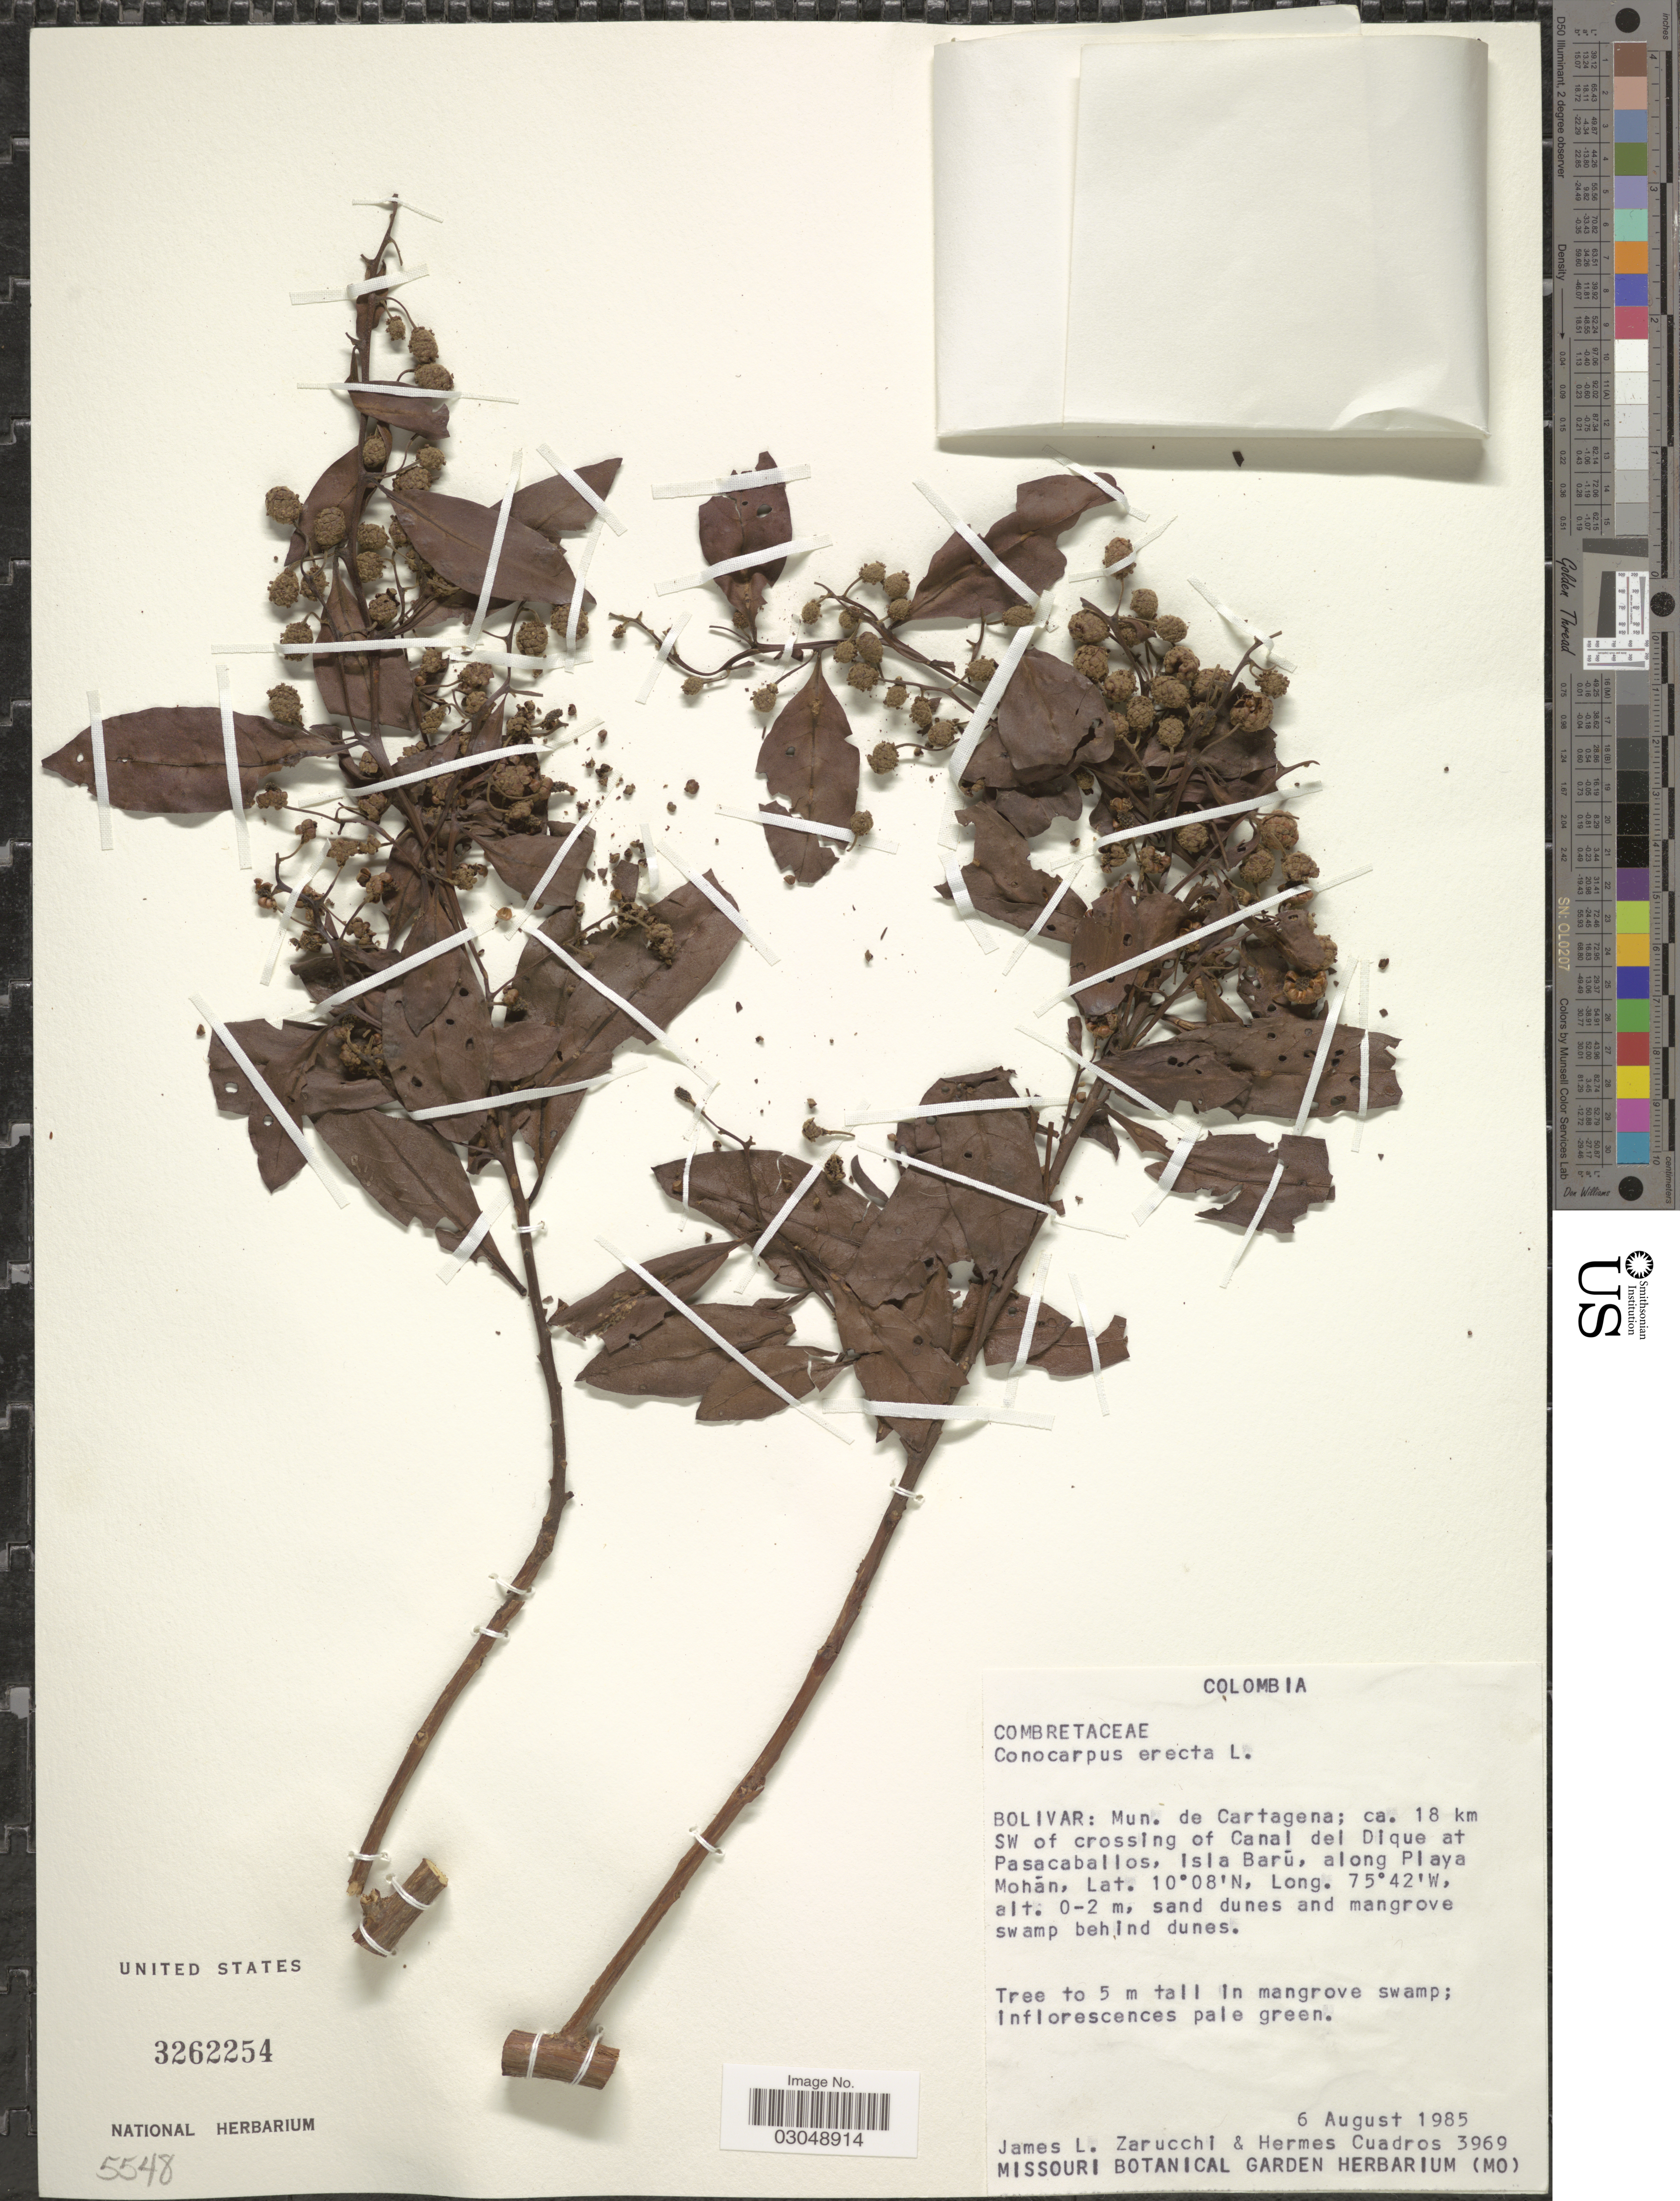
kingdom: Plantae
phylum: Tracheophyta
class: Magnoliopsida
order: Myrtales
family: Combretaceae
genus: Conocarpus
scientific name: Conocarpus erectus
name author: L.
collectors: J. L. Zarucchi & H. Cuadros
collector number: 3969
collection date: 1985-08-06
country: Colombia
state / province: Bolívar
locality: Mun. de Cartagena; ca. 18 km SW of crossing of Canal del Dique ar Pasacaballos, Isla Barū, along Playa Mohān.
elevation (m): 0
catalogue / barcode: US 3262254